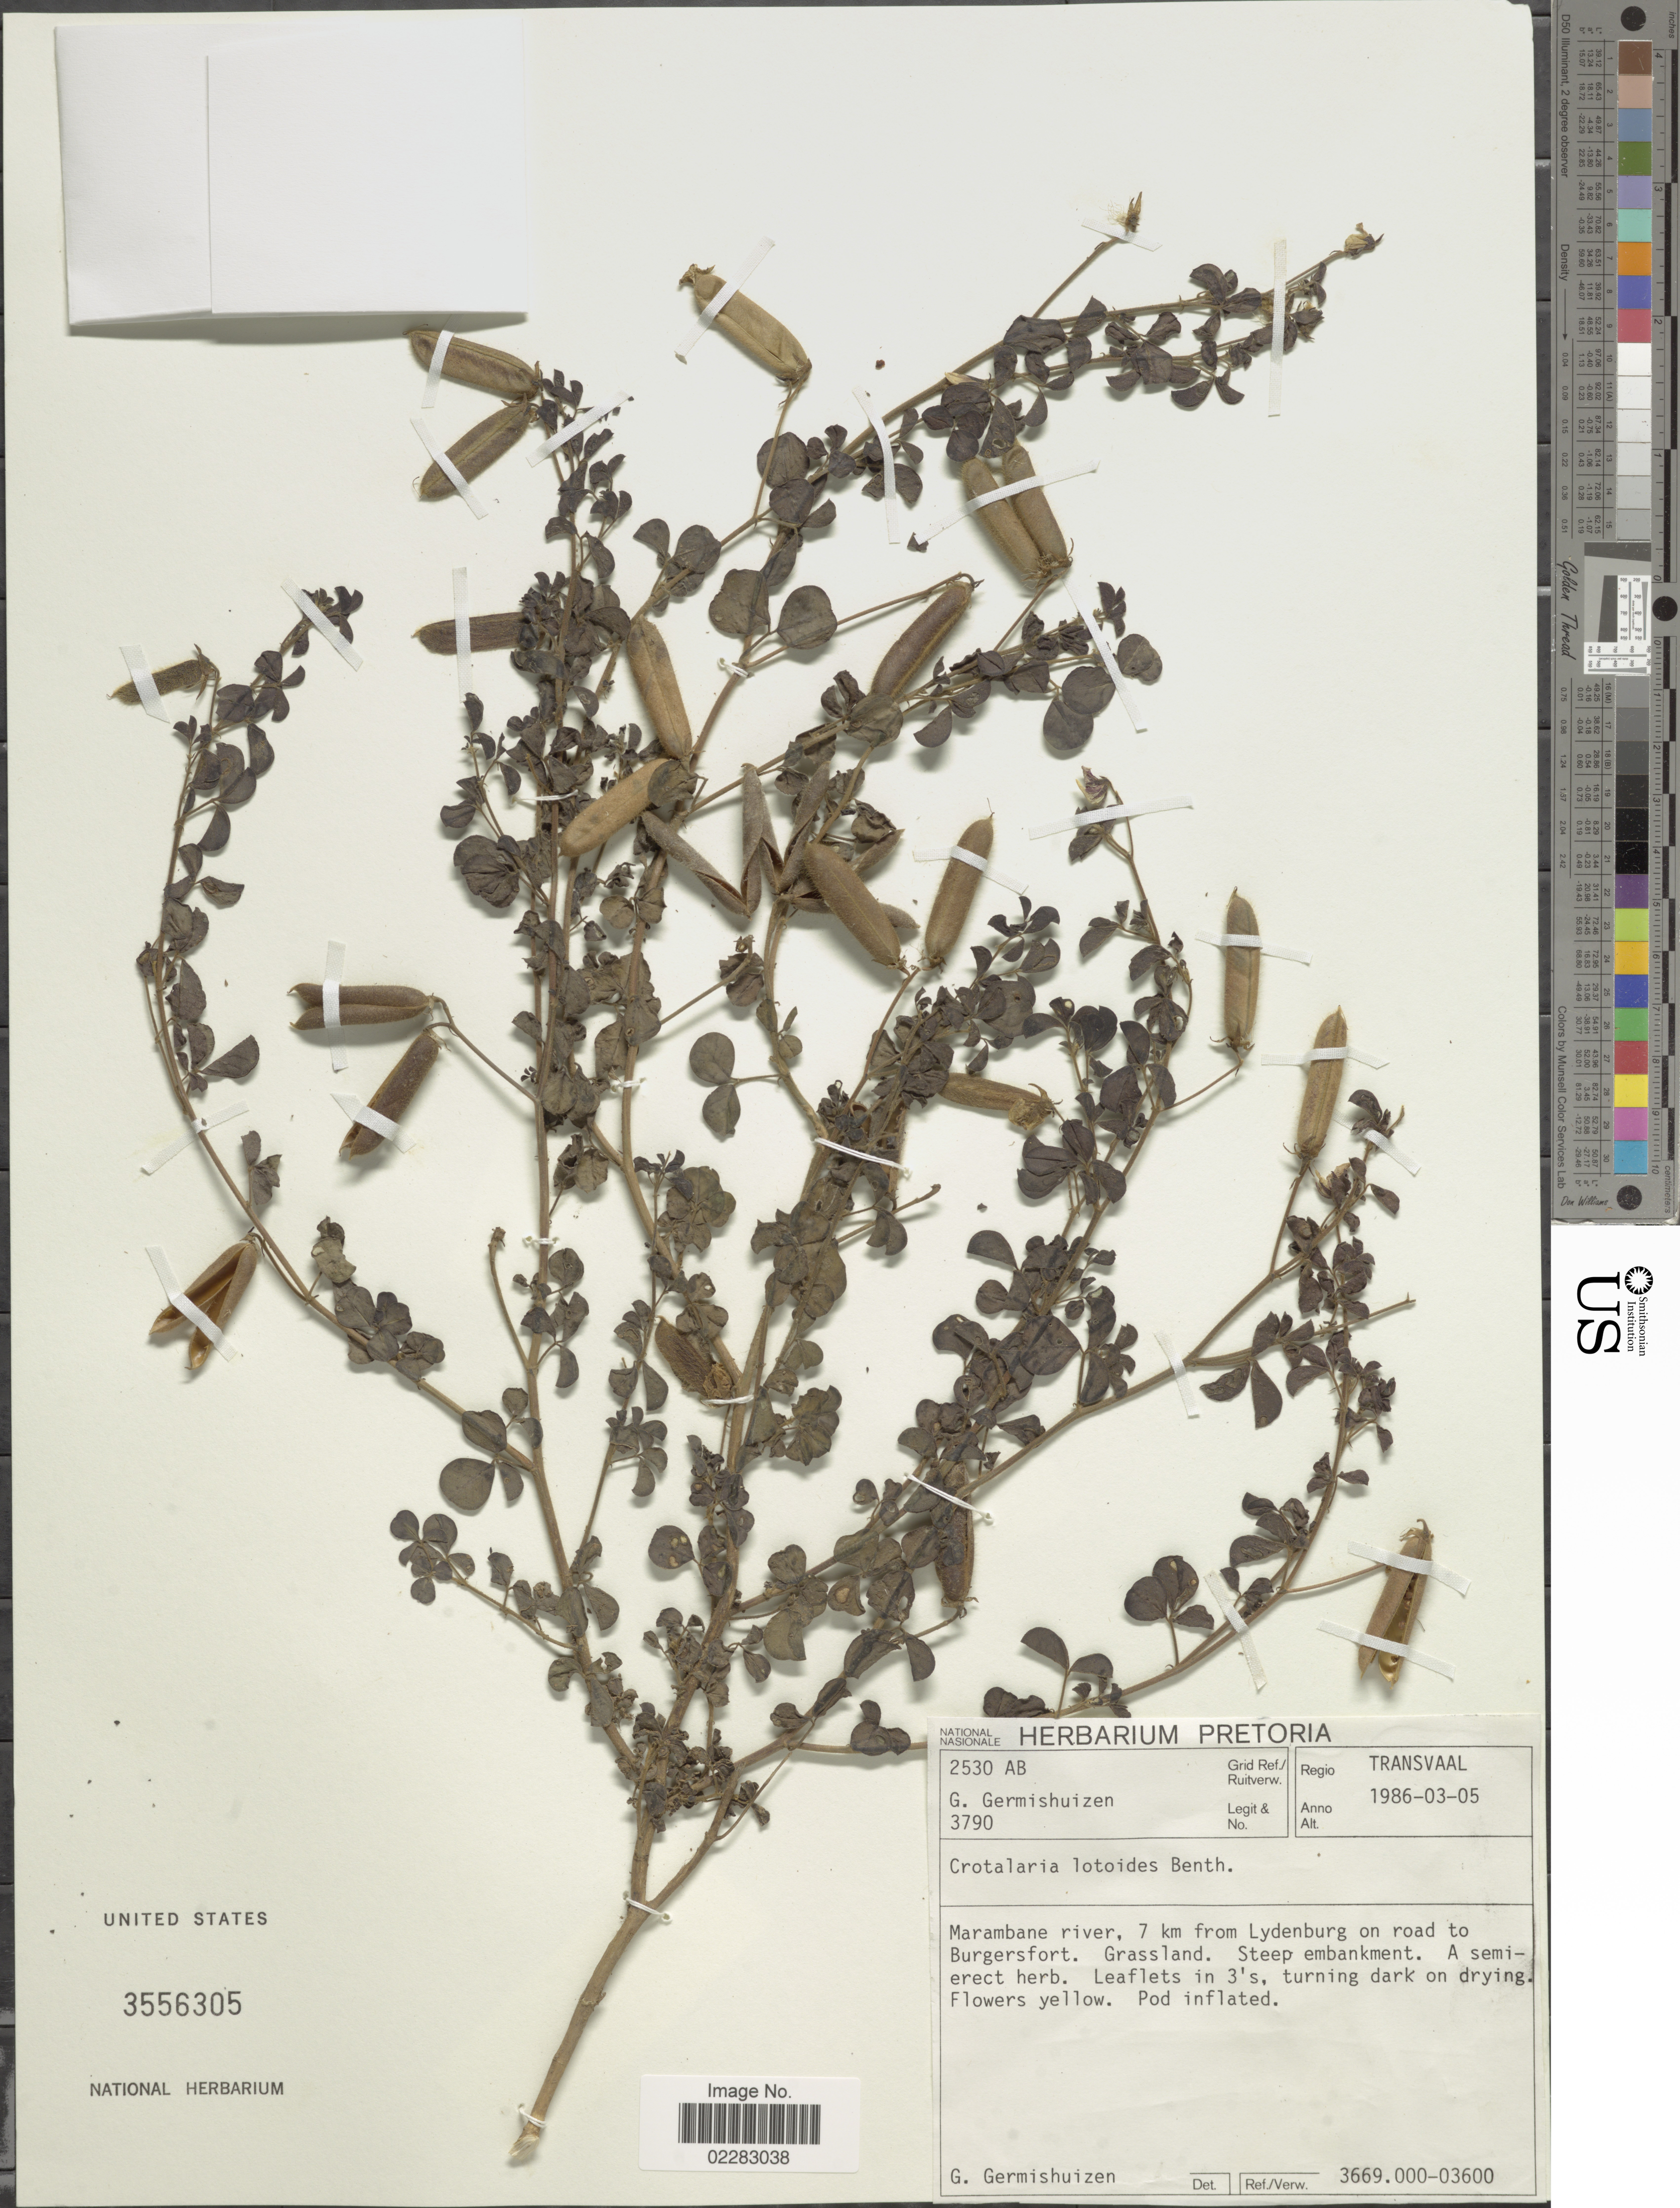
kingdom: Plantae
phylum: Tracheophyta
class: Magnoliopsida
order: Fabales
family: Fabaceae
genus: Crotalaria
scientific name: Crotalaria lotoides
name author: Benth.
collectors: G. Germishuizen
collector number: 3790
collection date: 1986-03-05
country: South Africa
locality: Transvaal, Marambane river, 7 km from Lydenburg on road to Burgersfort.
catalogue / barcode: US 3556305